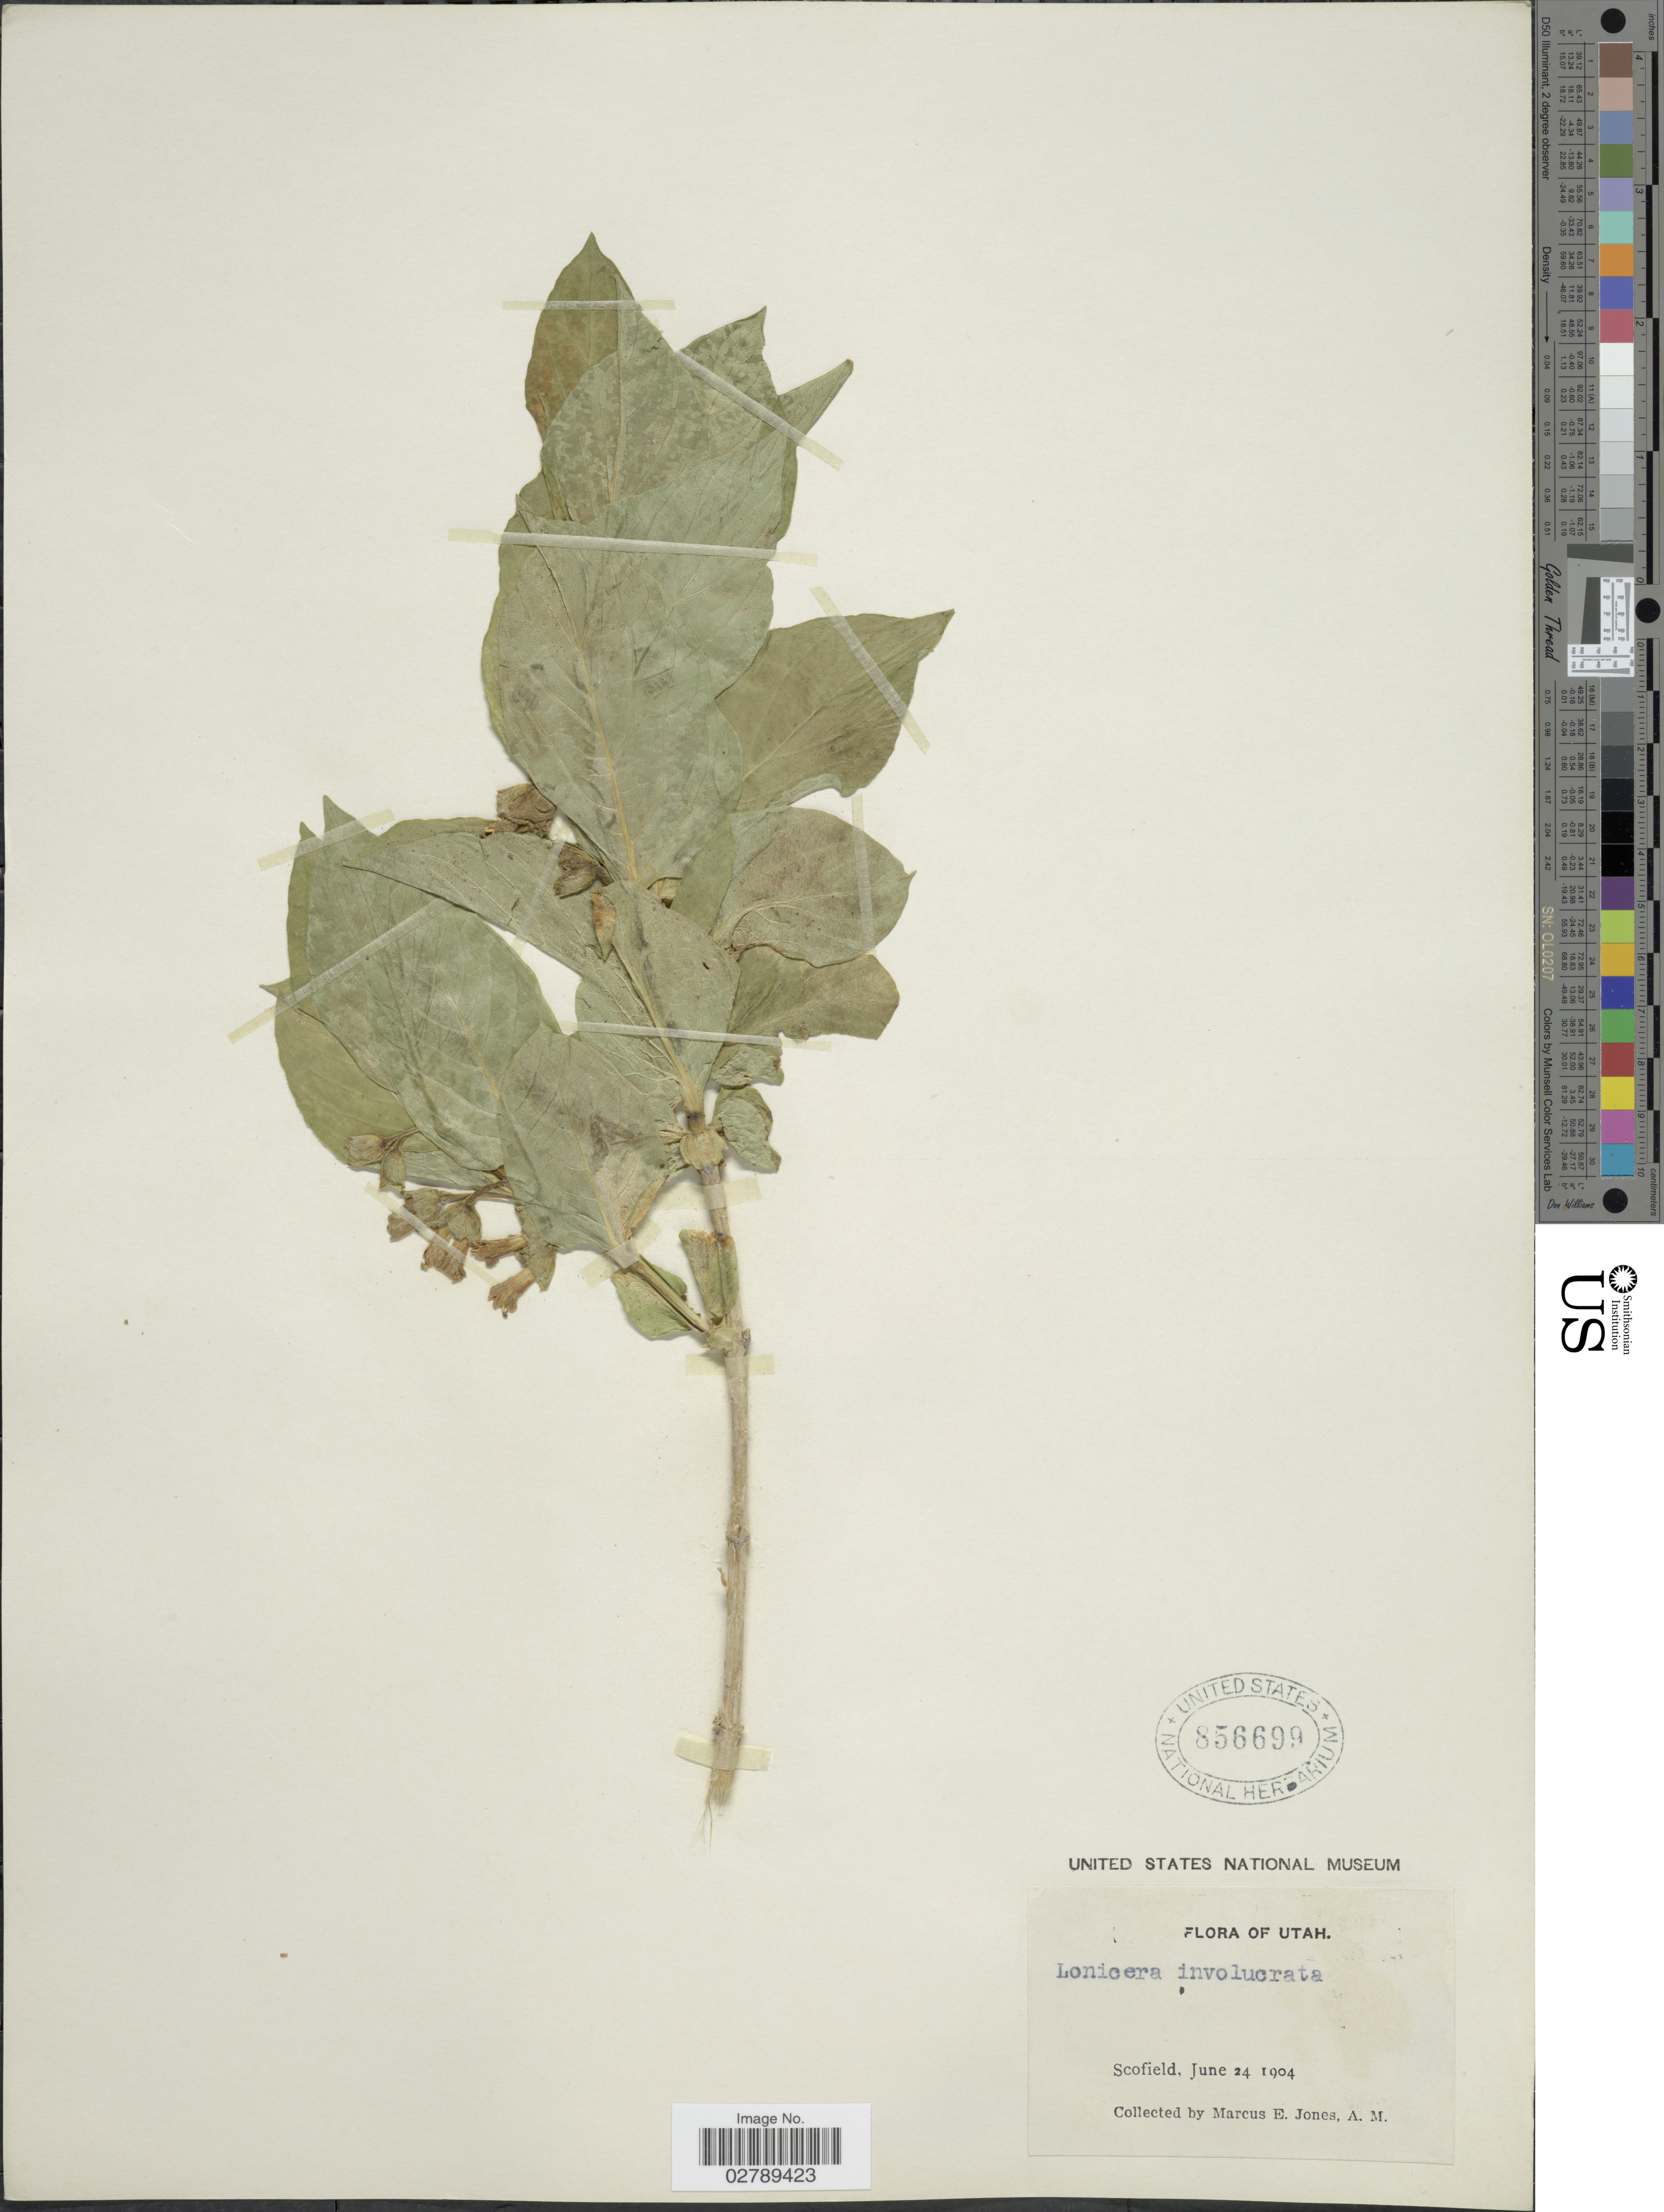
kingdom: Plantae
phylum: Tracheophyta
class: Magnoliopsida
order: Dipsacales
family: Caprifoliaceae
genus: Lonicera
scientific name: Lonicera involucrata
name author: (Richardson) Banks ex Spreng.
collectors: M. E. Jones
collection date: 1904-06-24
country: United States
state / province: Utah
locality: Scofield.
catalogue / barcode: US 856699